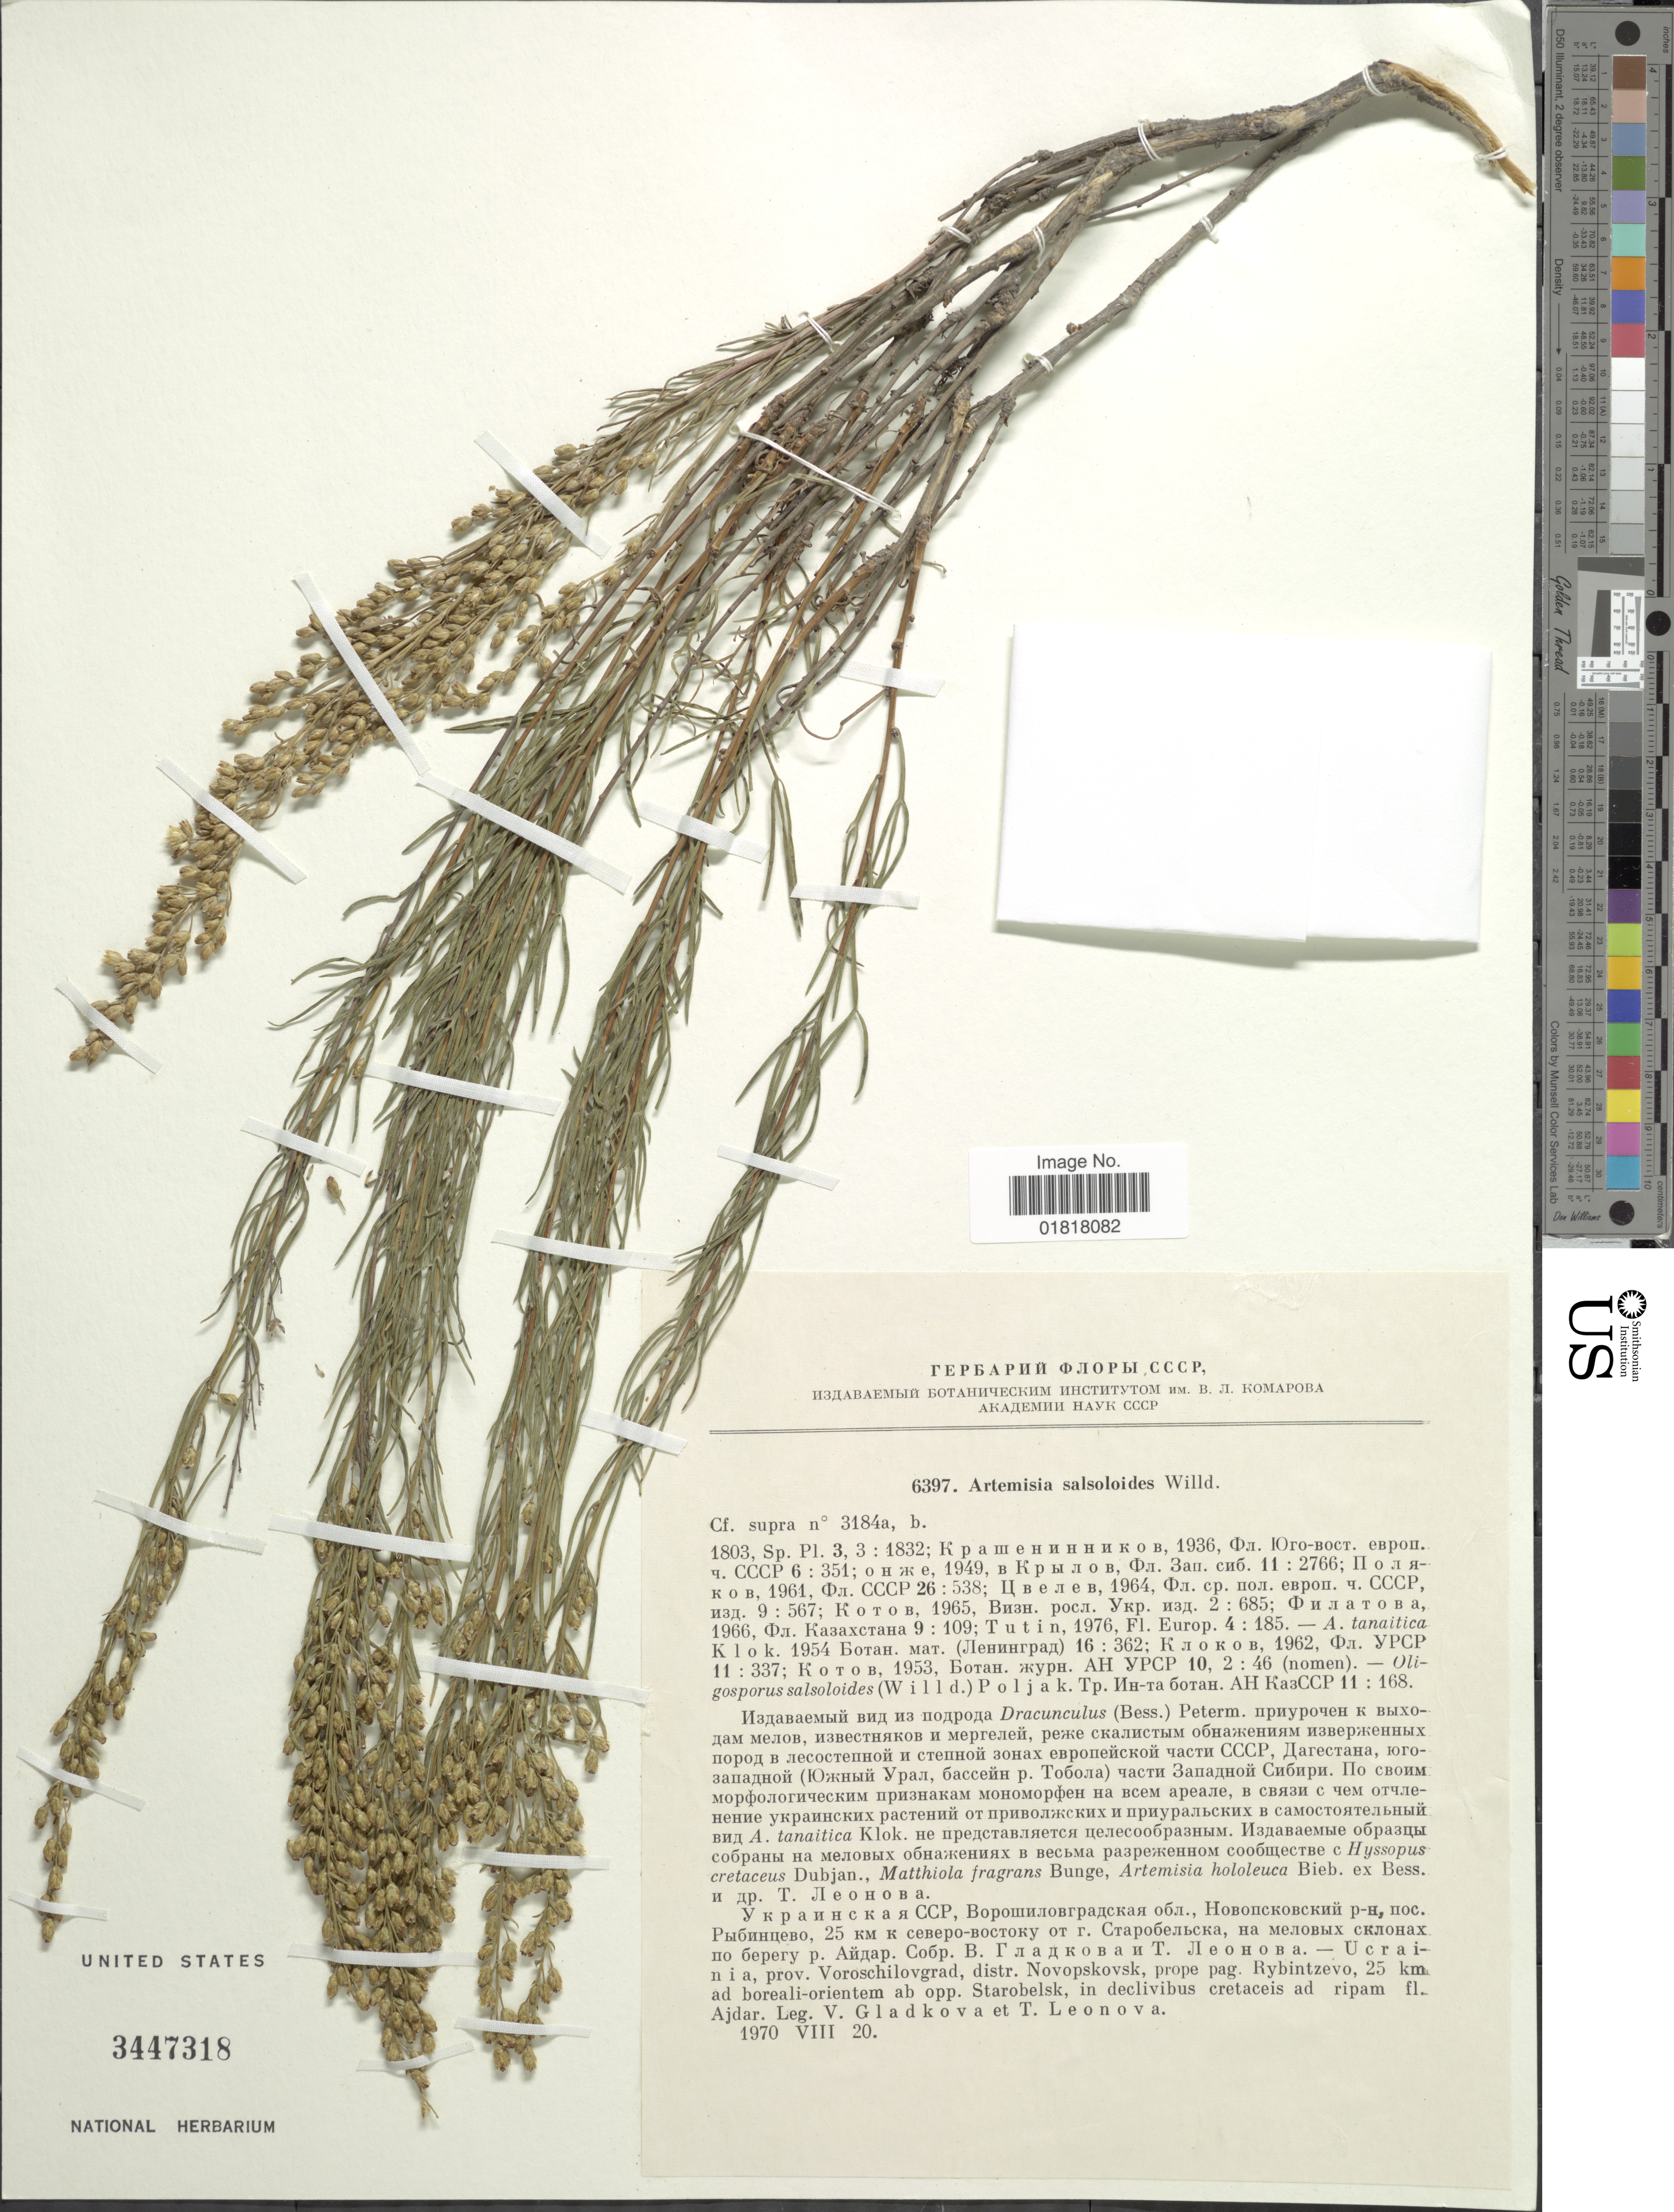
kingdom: Plantae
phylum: Tracheophyta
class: Magnoliopsida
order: Asterales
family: Asteraceae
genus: Artemisia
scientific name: Artemisia salsoloides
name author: Willd.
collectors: V. Galdkova & T. Leonova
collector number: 3184a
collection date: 1970-08-20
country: Ukraine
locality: Prov. Voroschilovgrad, distr. Novopskovsk, prope pag. Rybintzevo, 25 km ad moreali-orientem ab opp. Starobelsk, in declivibus cretaceis ad ripam fl Adjar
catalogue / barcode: US 3447318